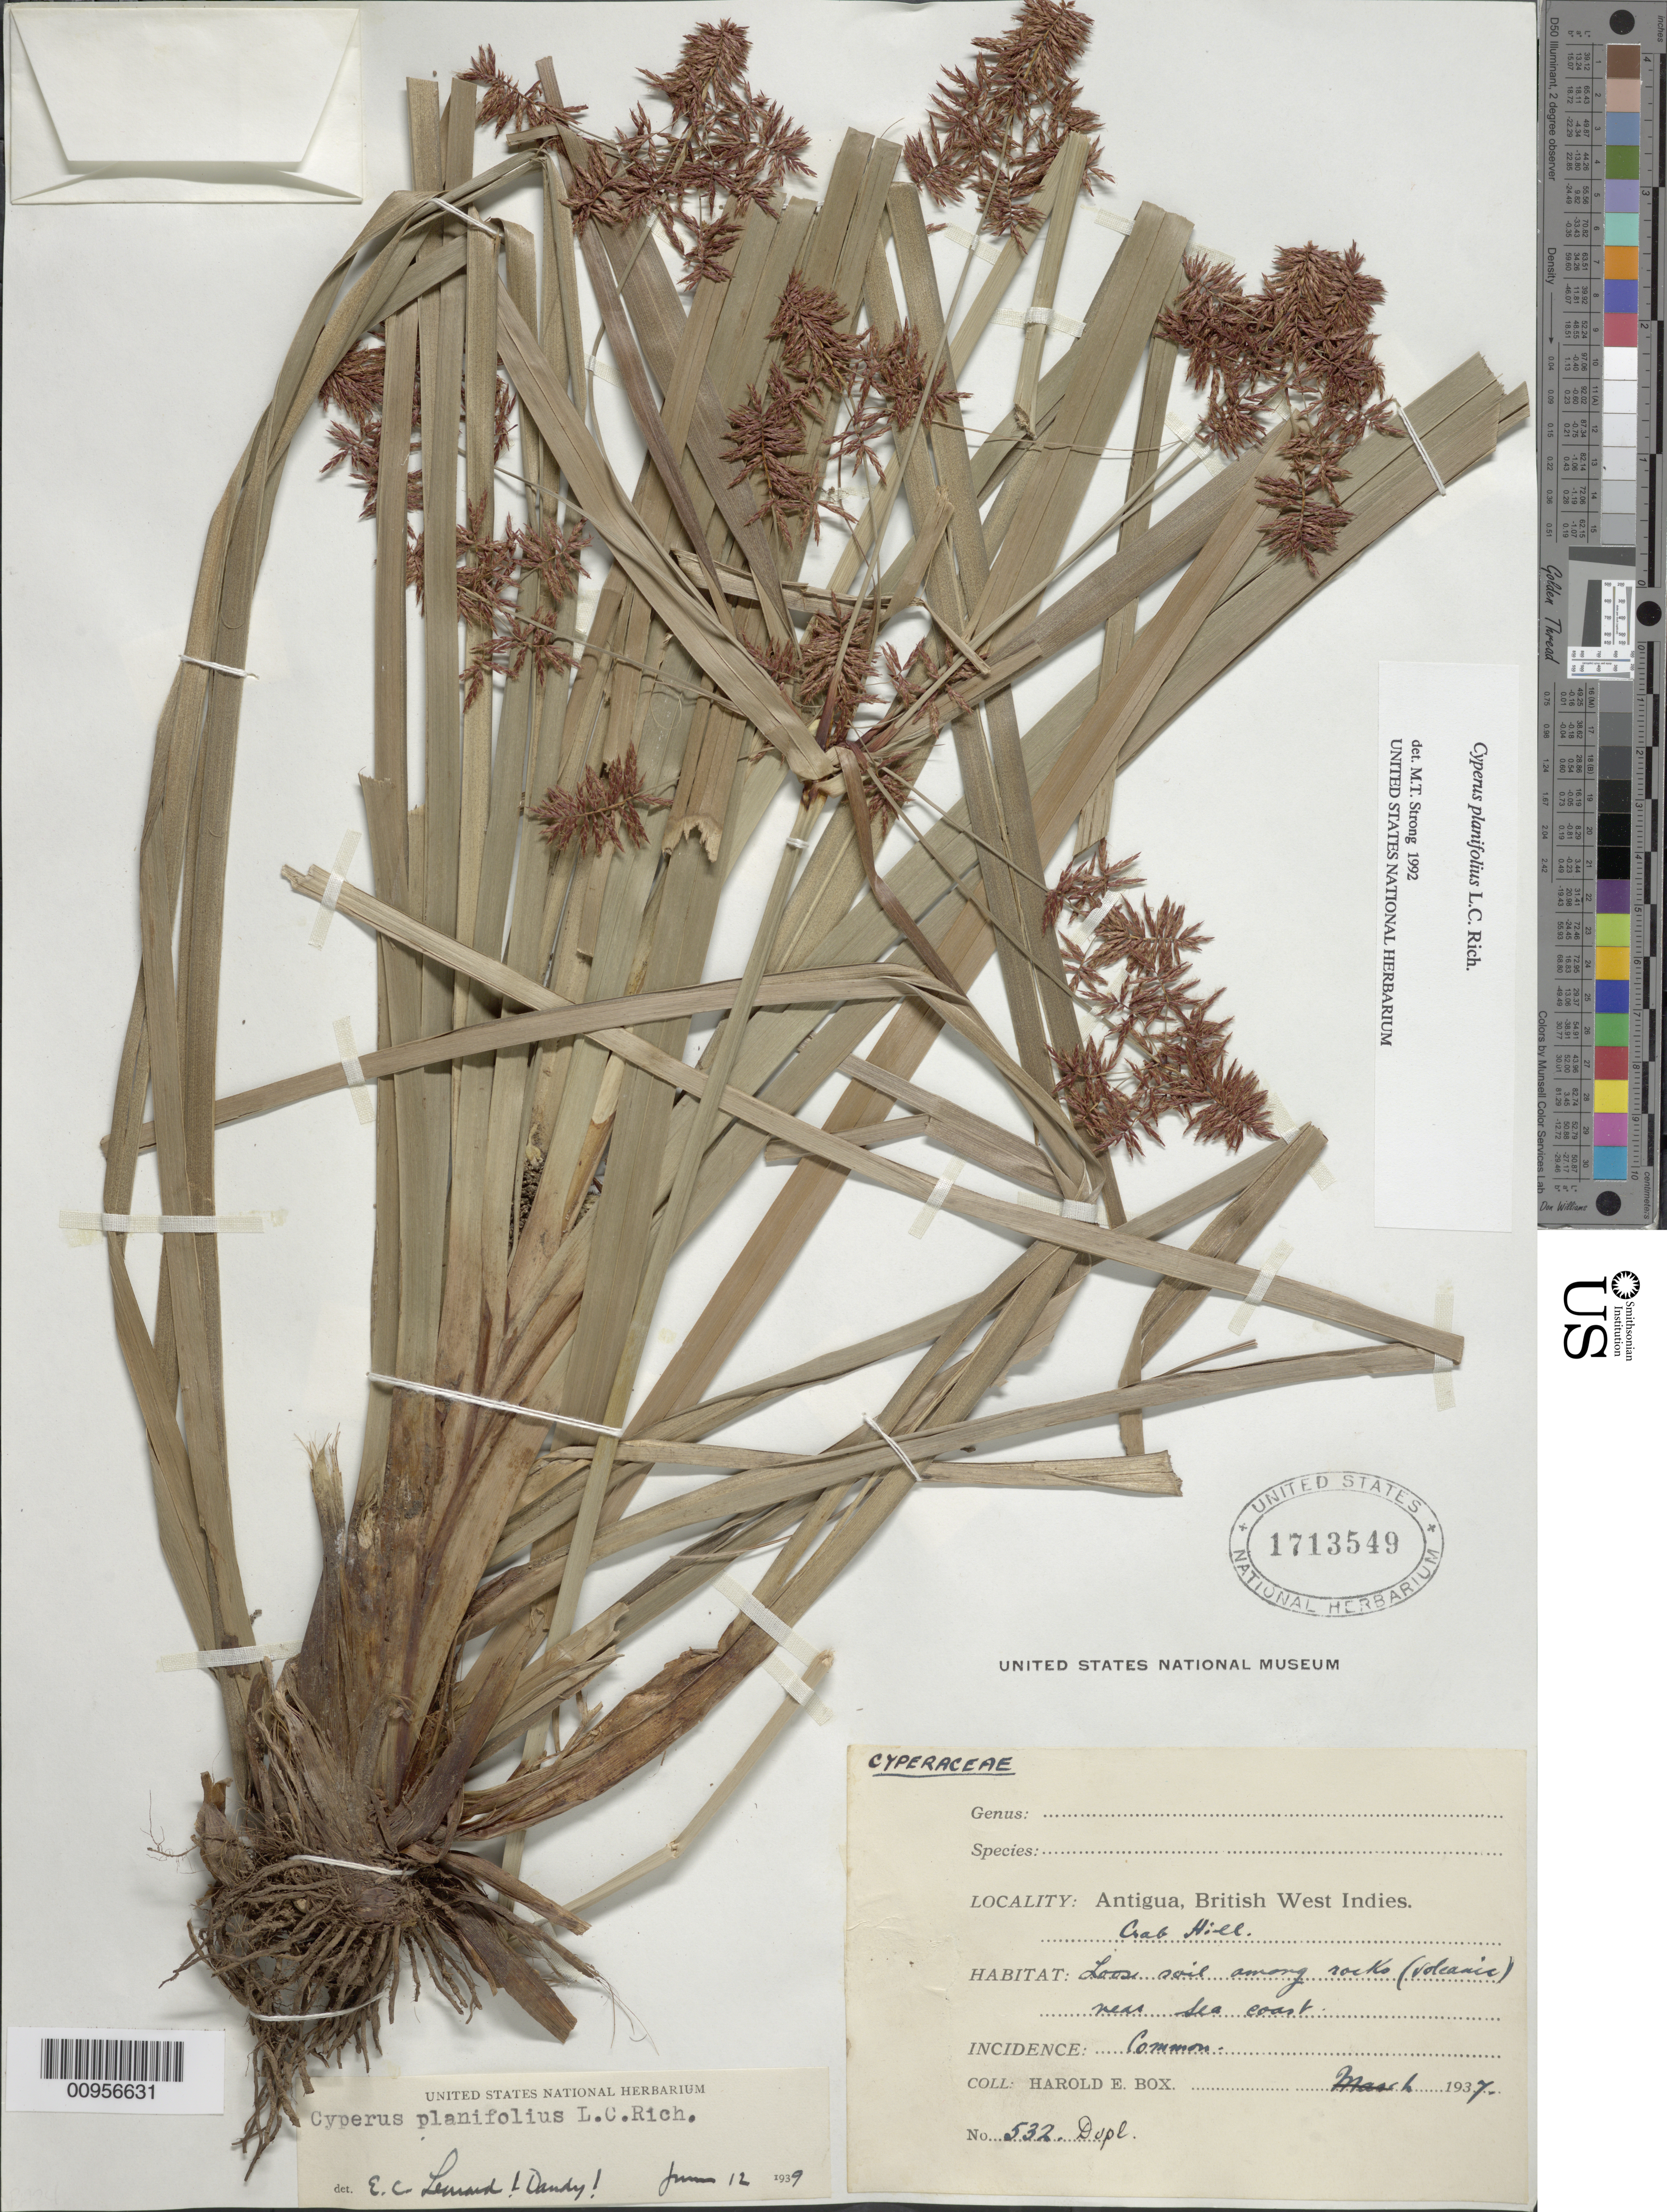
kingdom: Plantae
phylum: Tracheophyta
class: Liliopsida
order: Poales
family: Cyperaceae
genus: Cyperus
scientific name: Cyperus planifolius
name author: Rich.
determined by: Strong, M. T., (US), Smithsonian Institution - National Museum of Natural History (UNITED STATES)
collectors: H. E. Box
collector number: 532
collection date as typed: Mar 1937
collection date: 1937-03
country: Antigua and Barbuda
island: Antigua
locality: Crab Hill, near sea coast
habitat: Loose soil among rocks (volcanic) near sea coast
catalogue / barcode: US 1713549